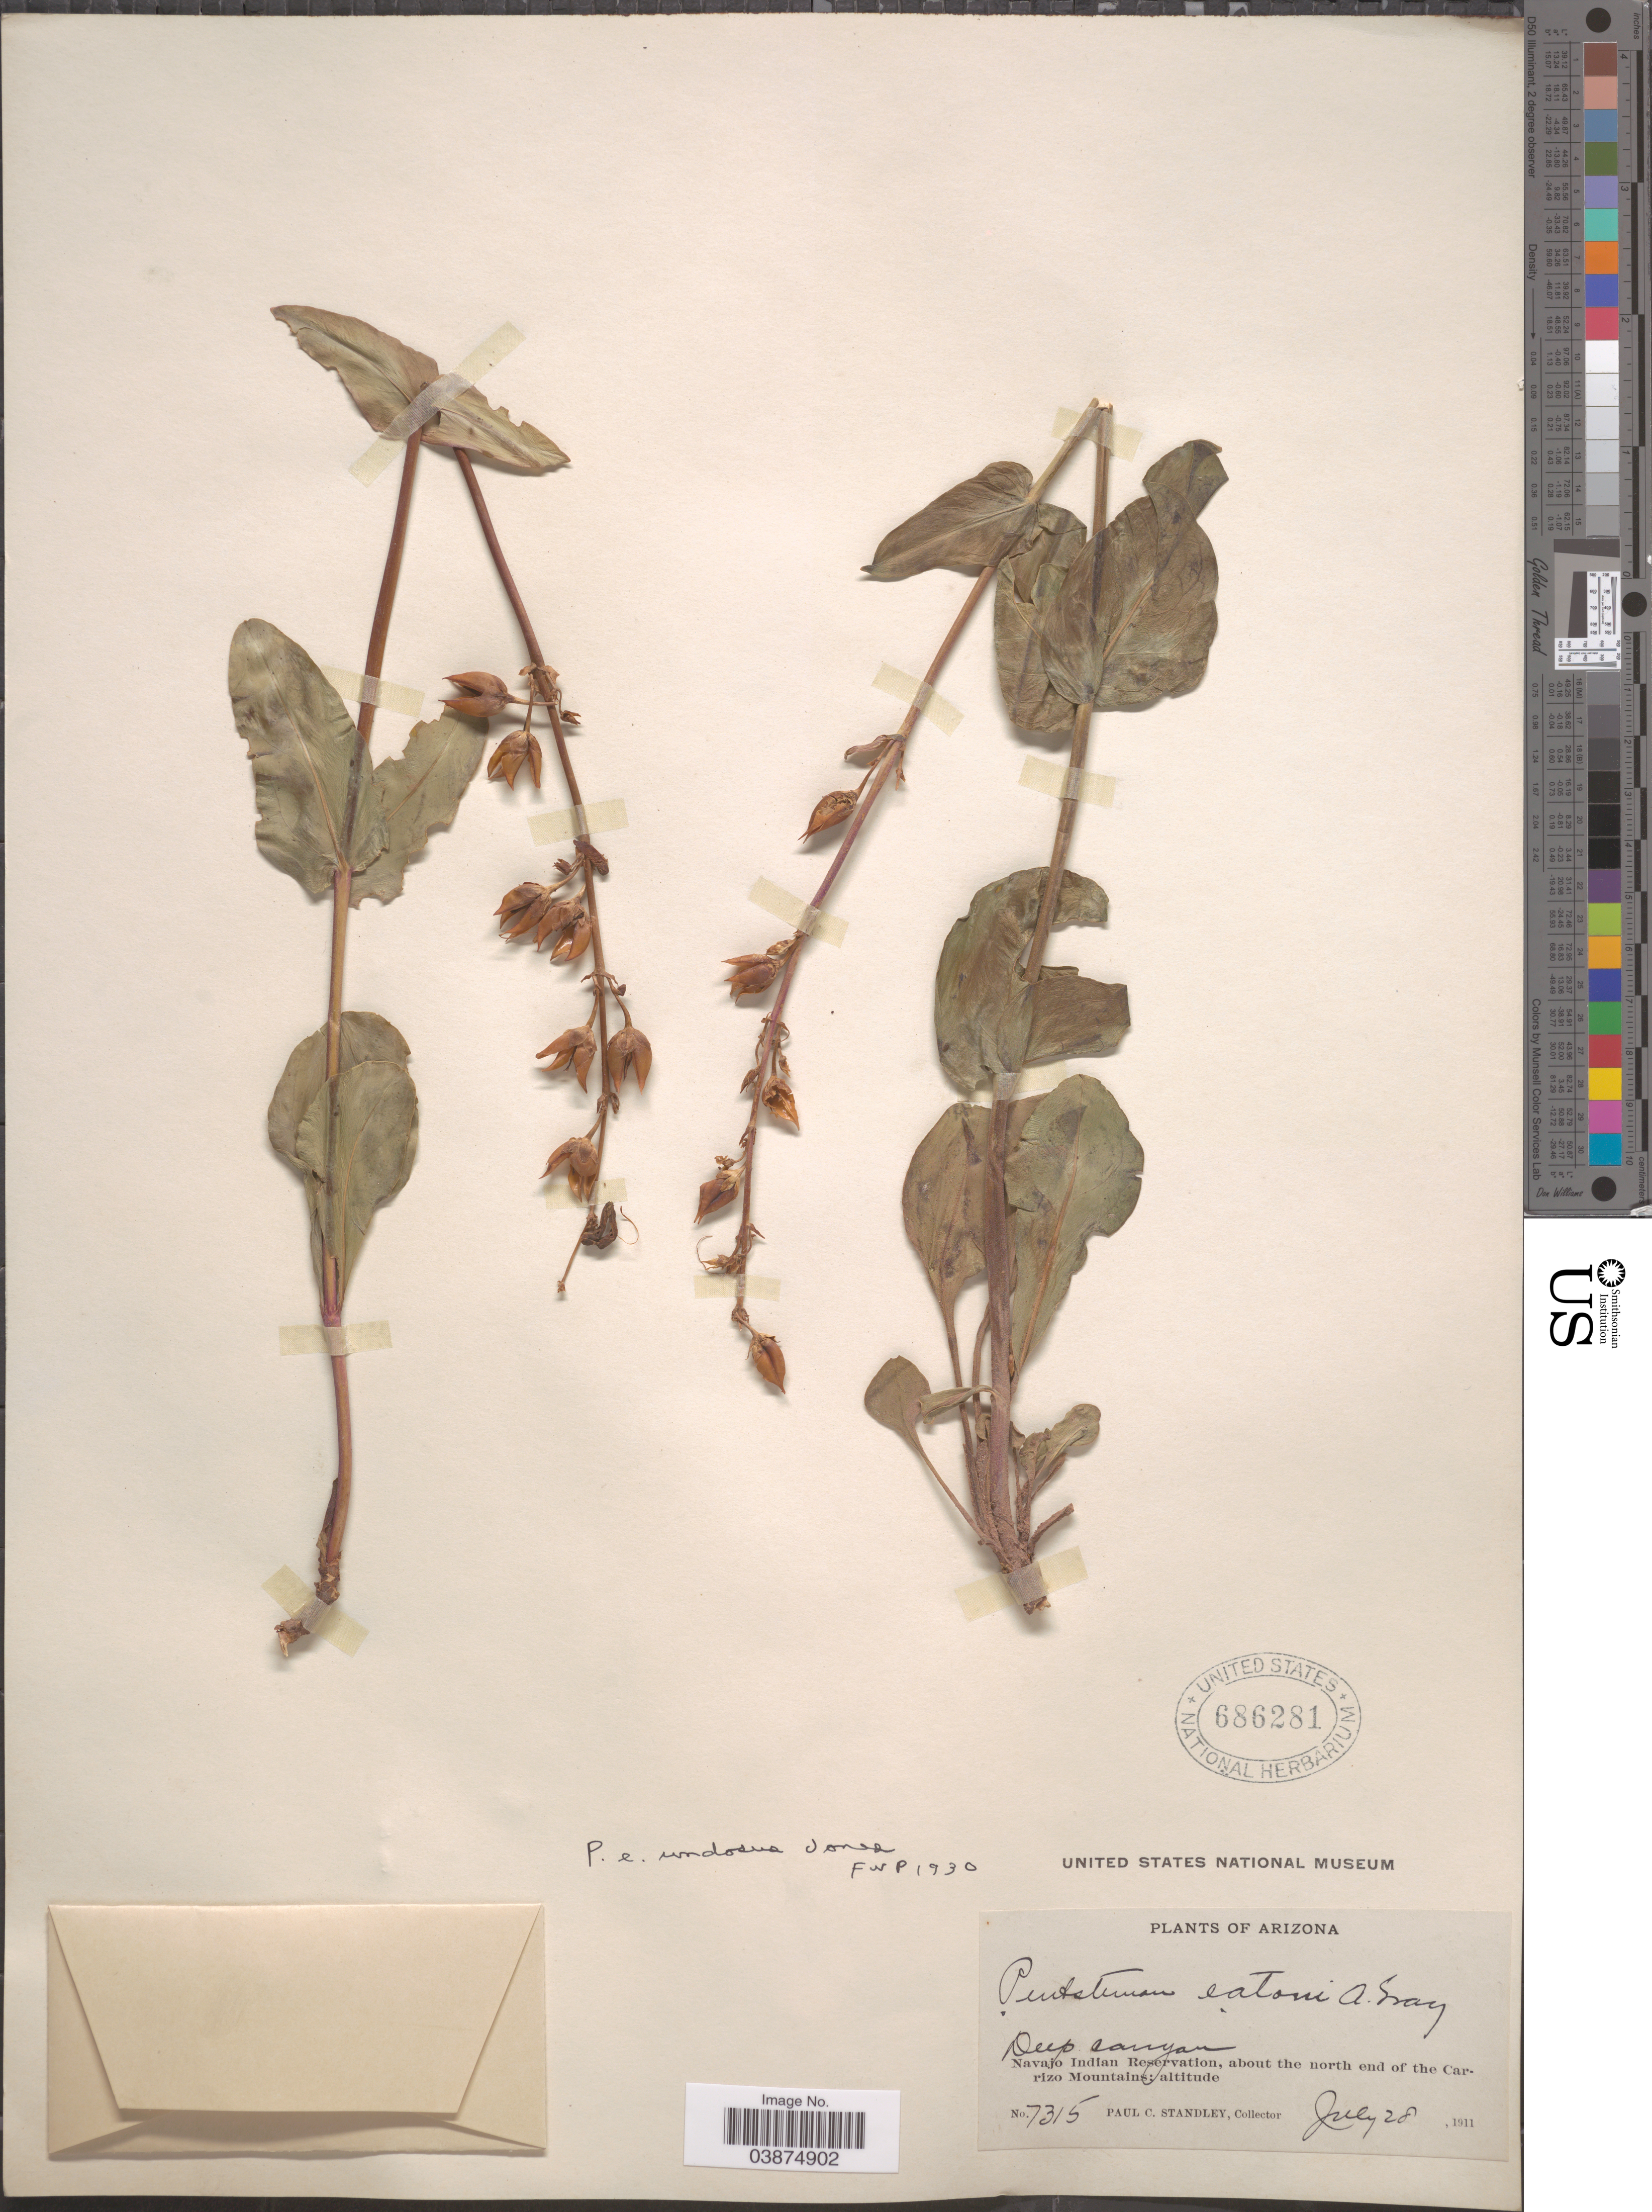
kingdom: Plantae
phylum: Tracheophyta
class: Magnoliopsida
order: Lamiales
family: Plantaginaceae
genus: Penstemon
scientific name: Penstemon eatonii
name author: A. Gray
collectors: P. C. Standley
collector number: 7315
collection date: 1911-07-28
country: United States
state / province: Arizona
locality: Navajo Indian Reservation, about the north end of the Carrizo Mountains.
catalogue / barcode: US 686281